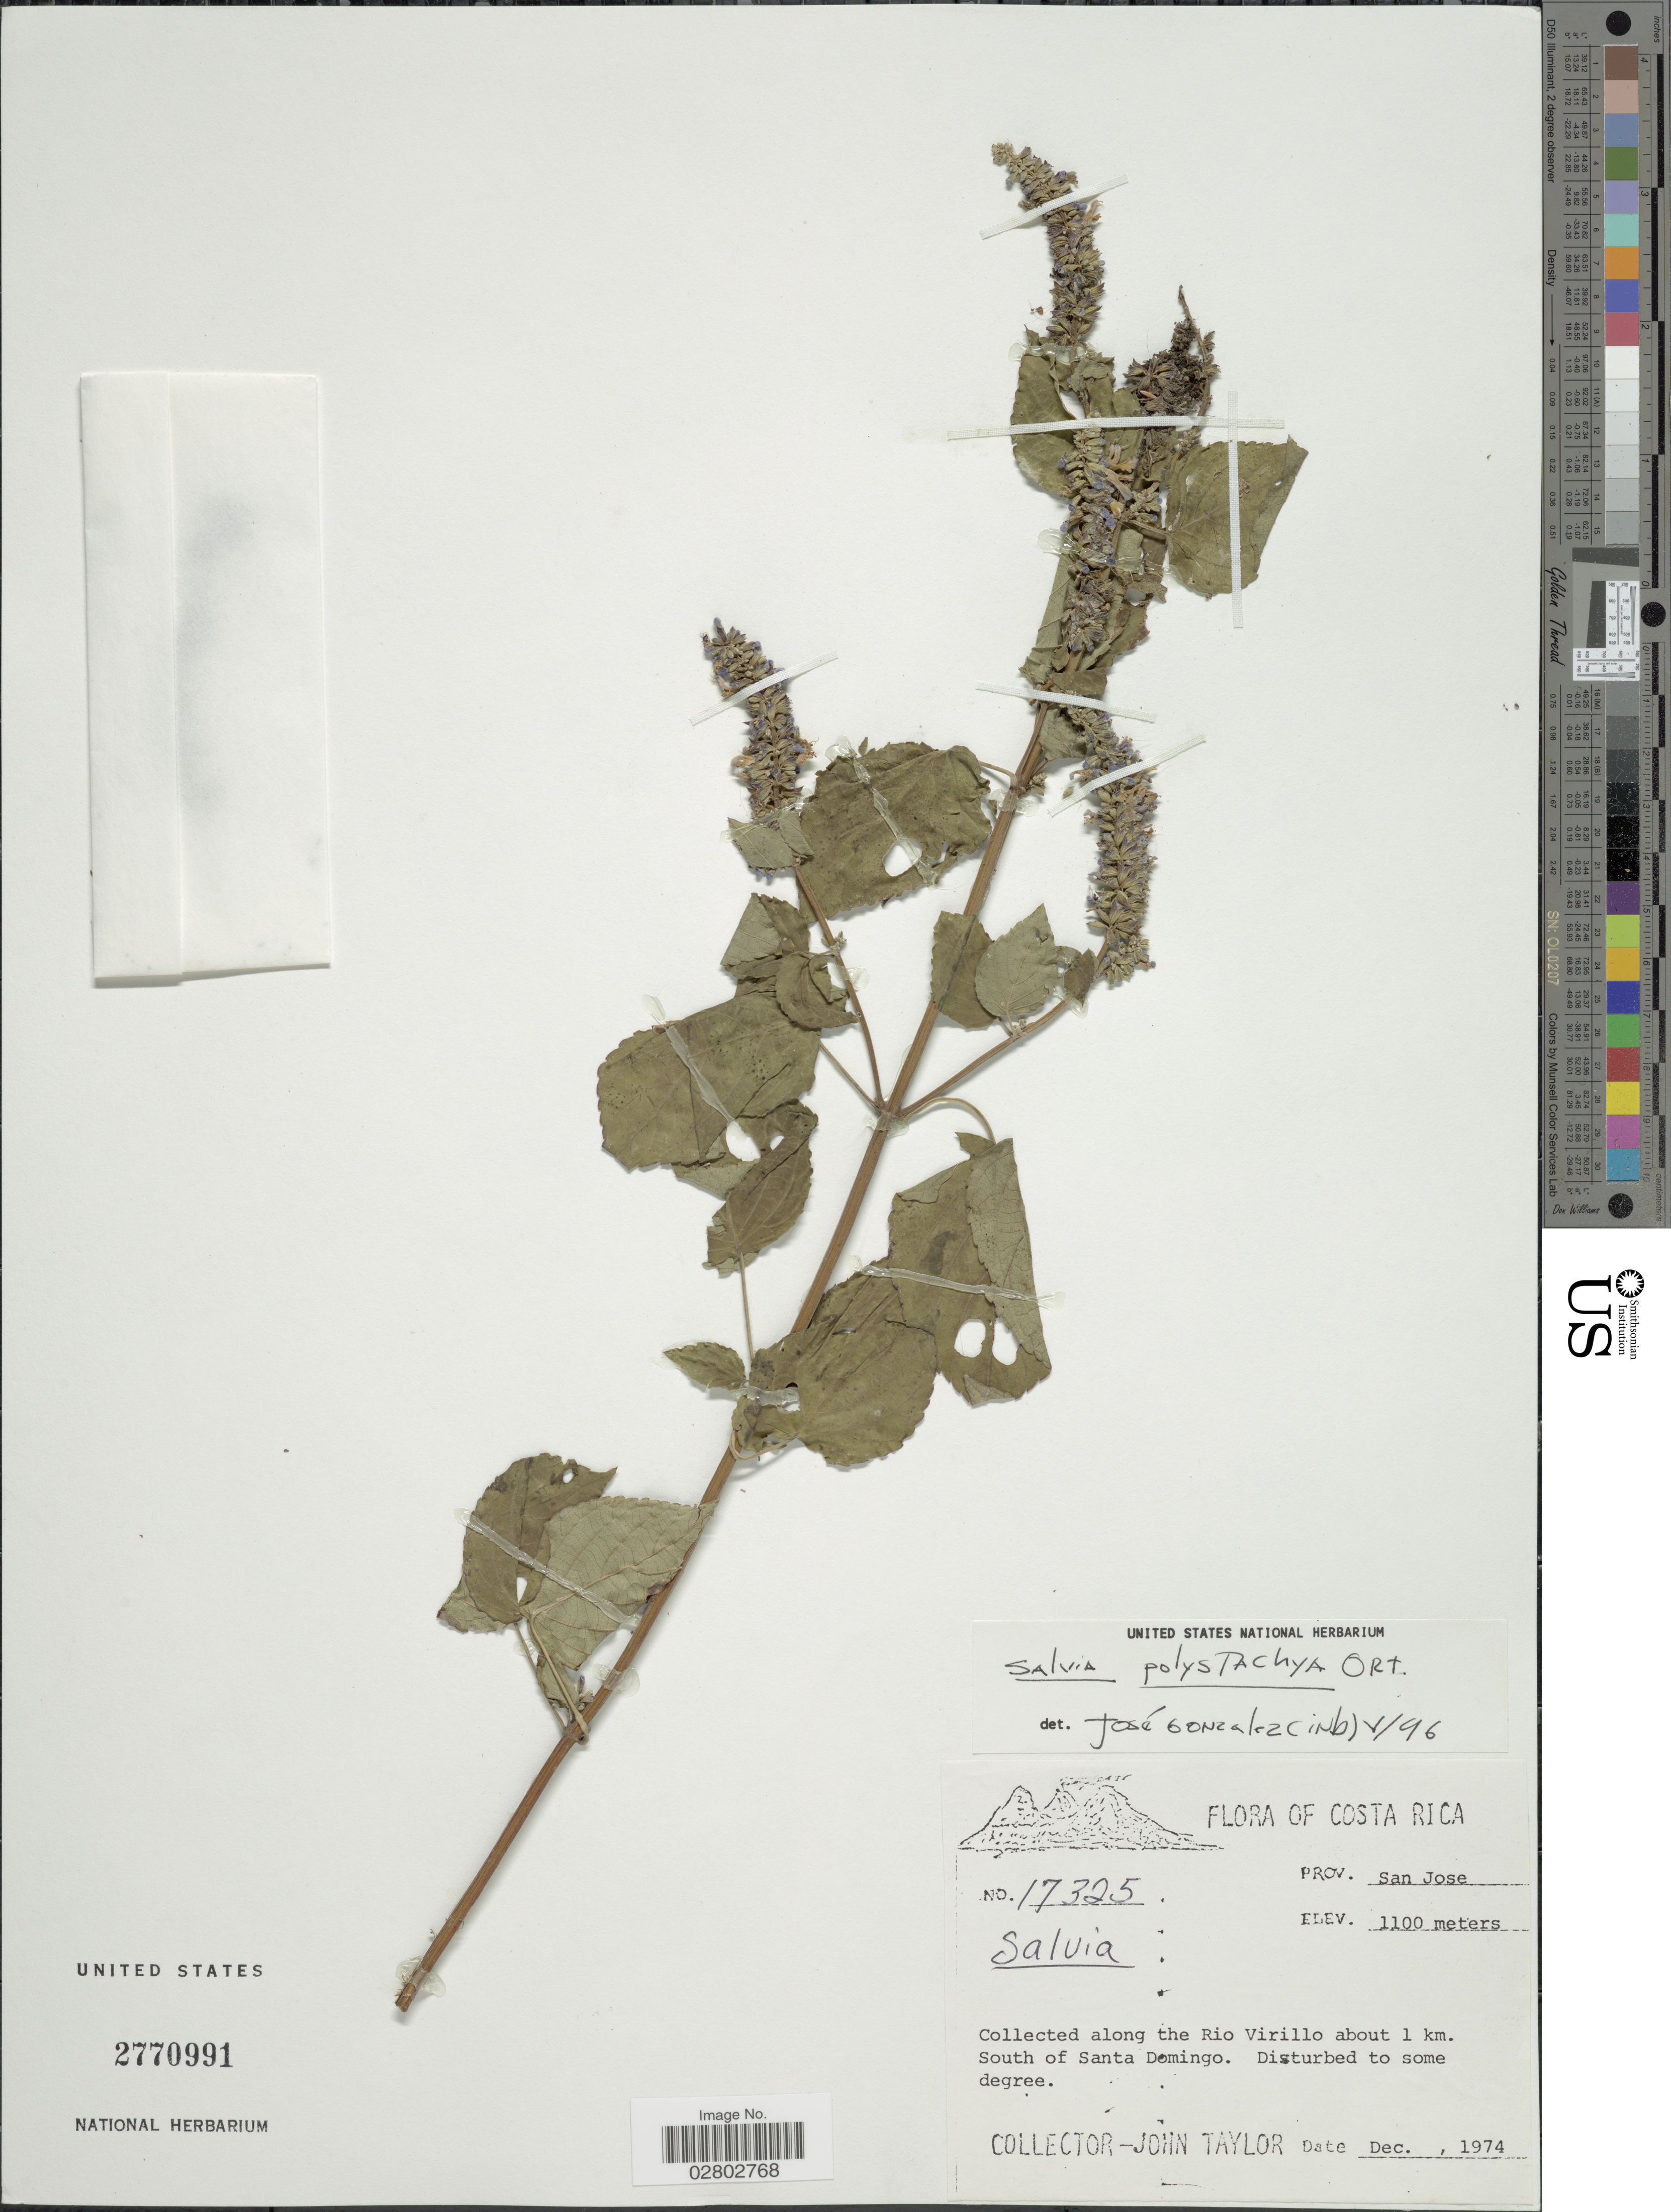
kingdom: Plantae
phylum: Tracheophyta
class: Magnoliopsida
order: Lamiales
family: Lamiaceae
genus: Salvia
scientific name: Salvia polystachya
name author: Cav.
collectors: J. Taylor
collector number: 17325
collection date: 1974-12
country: Costa Rica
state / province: San José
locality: Prov. San Jose, along the Rio Virillo about 1 km. South of Santa Domingo.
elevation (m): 1100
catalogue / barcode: US 2770991